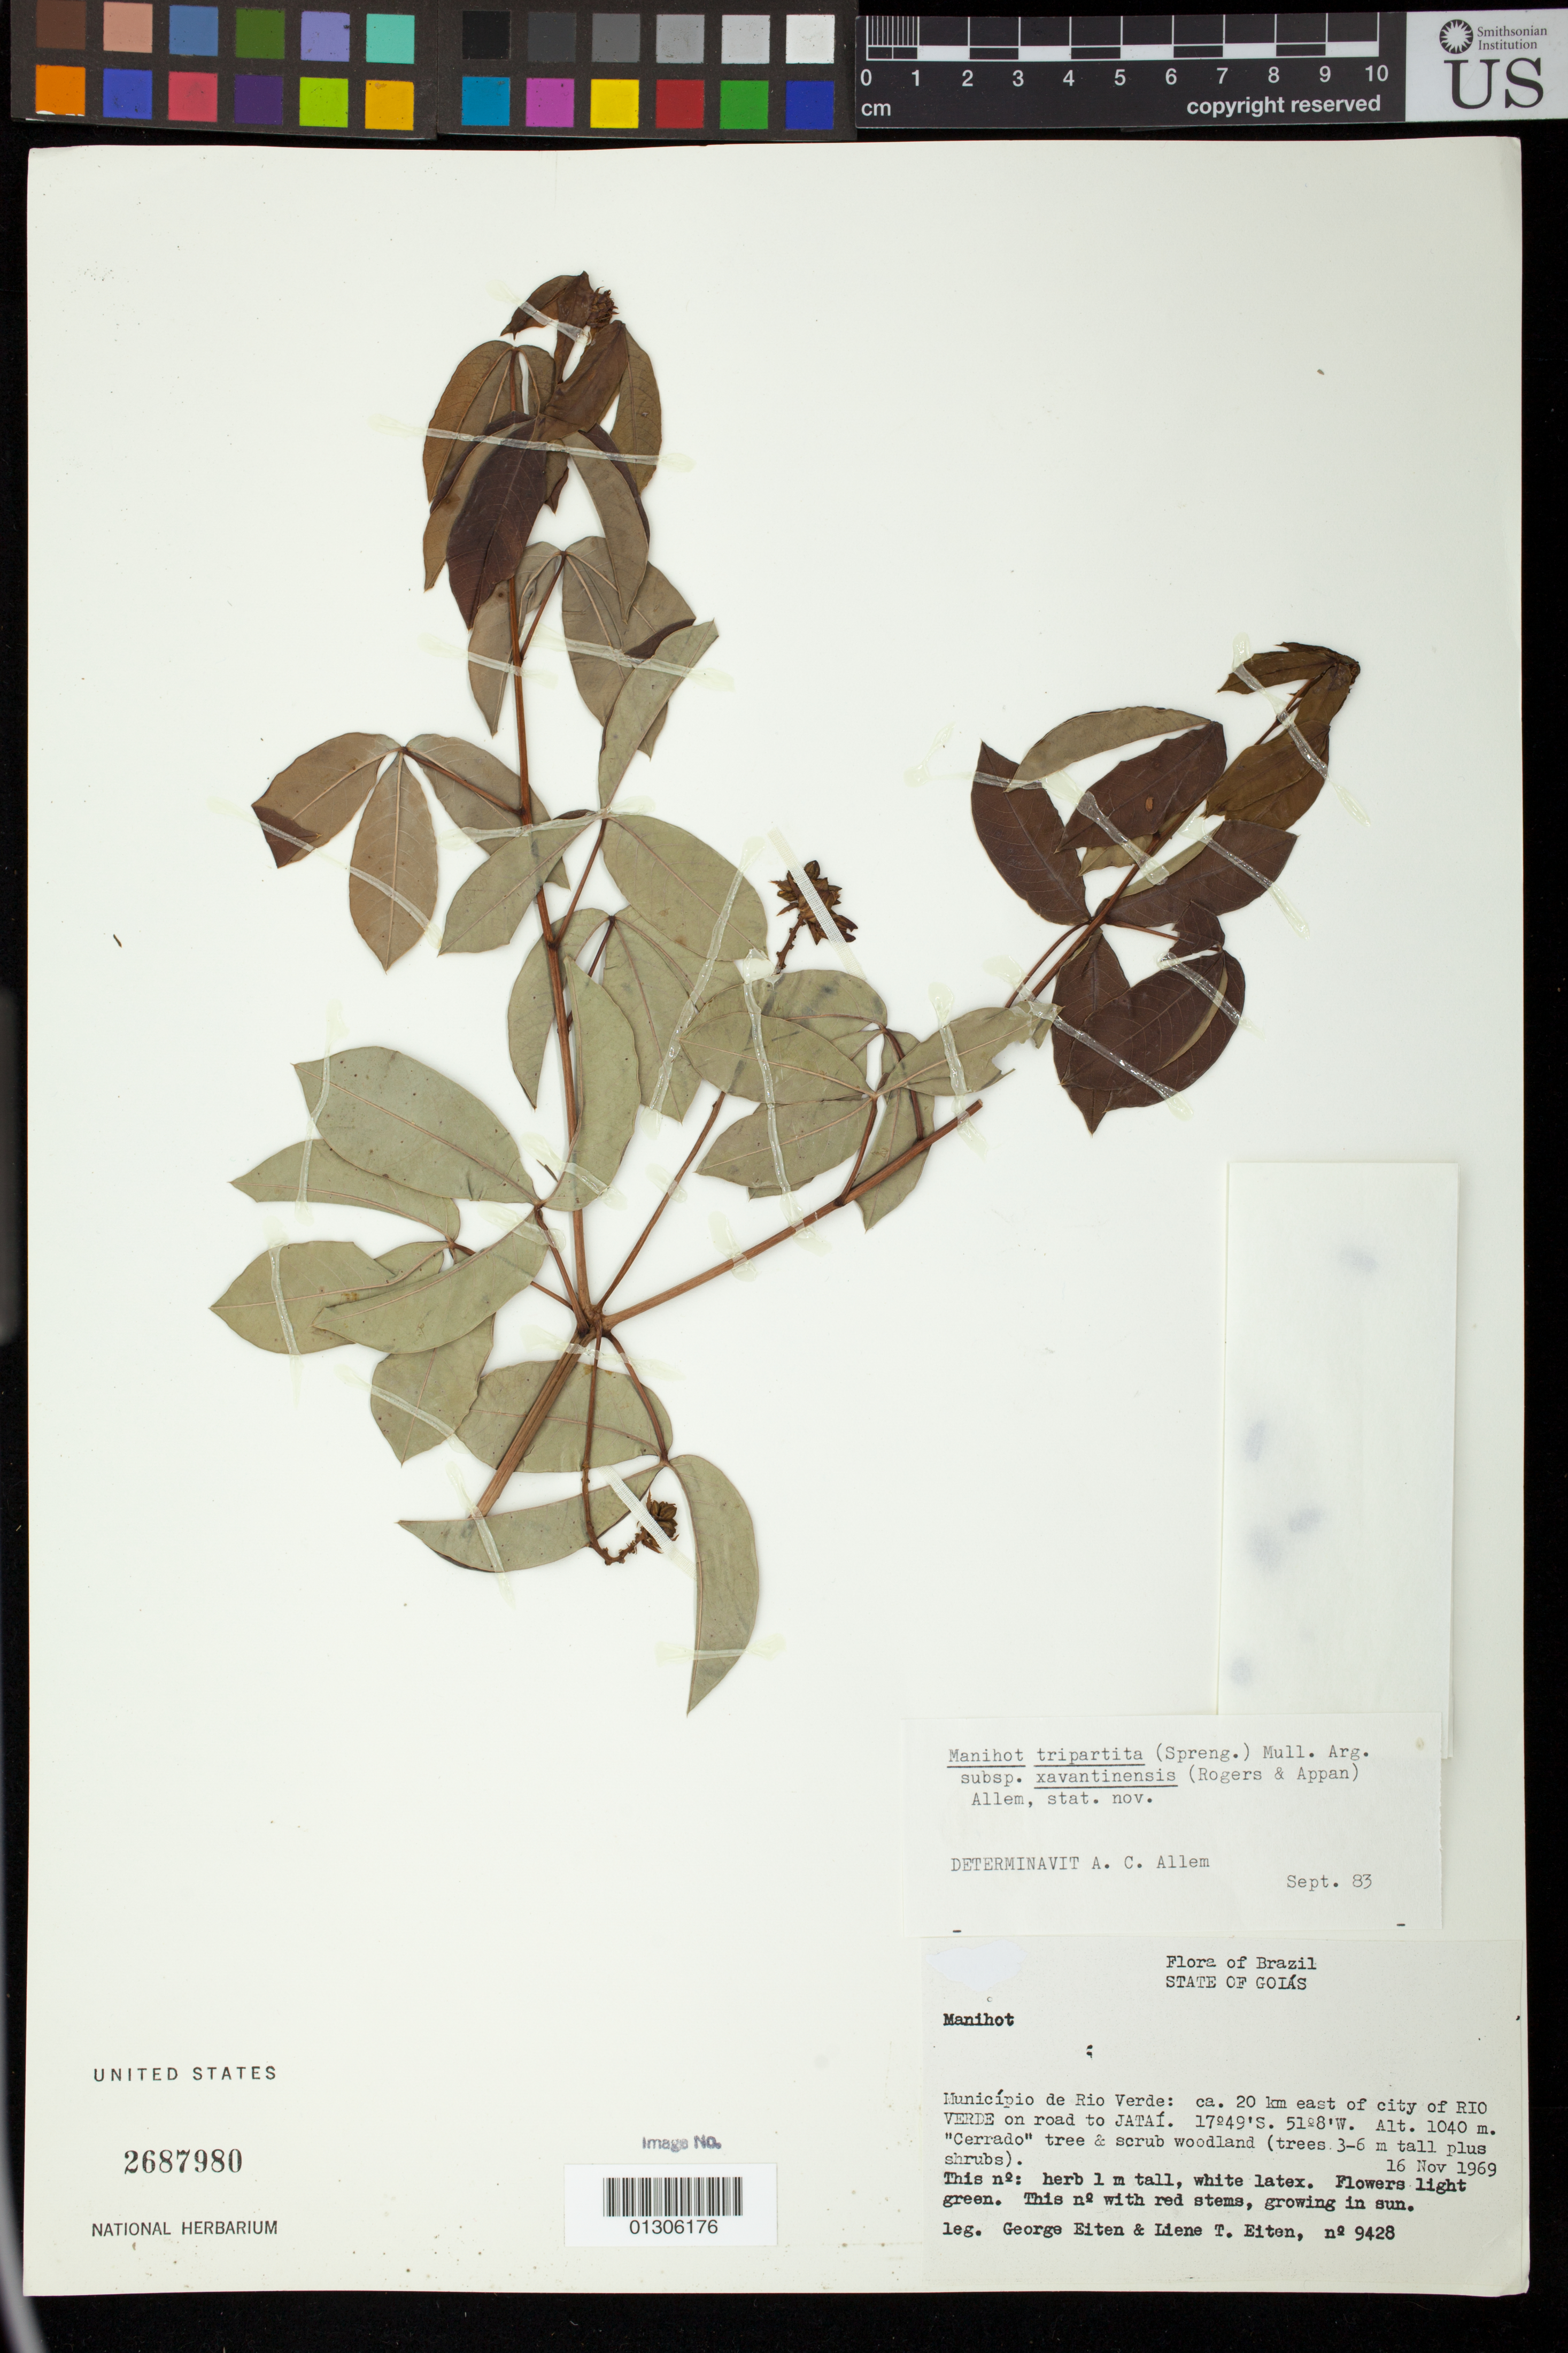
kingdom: Plantae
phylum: Tracheophyta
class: Magnoliopsida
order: Malpighiales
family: Euphorbiaceae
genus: Manihot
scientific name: Manihot xavantinensis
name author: D.J. Rogers & Appan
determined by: Mendoza, M.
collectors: G. Eiten & L. T. Eiten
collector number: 9428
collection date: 1969-11-16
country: Brazil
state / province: Goias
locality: Municipio de Rio Verde: ca. 20 km east of city of Rio Verde on road to Jatai.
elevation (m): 1040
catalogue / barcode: US 2687980